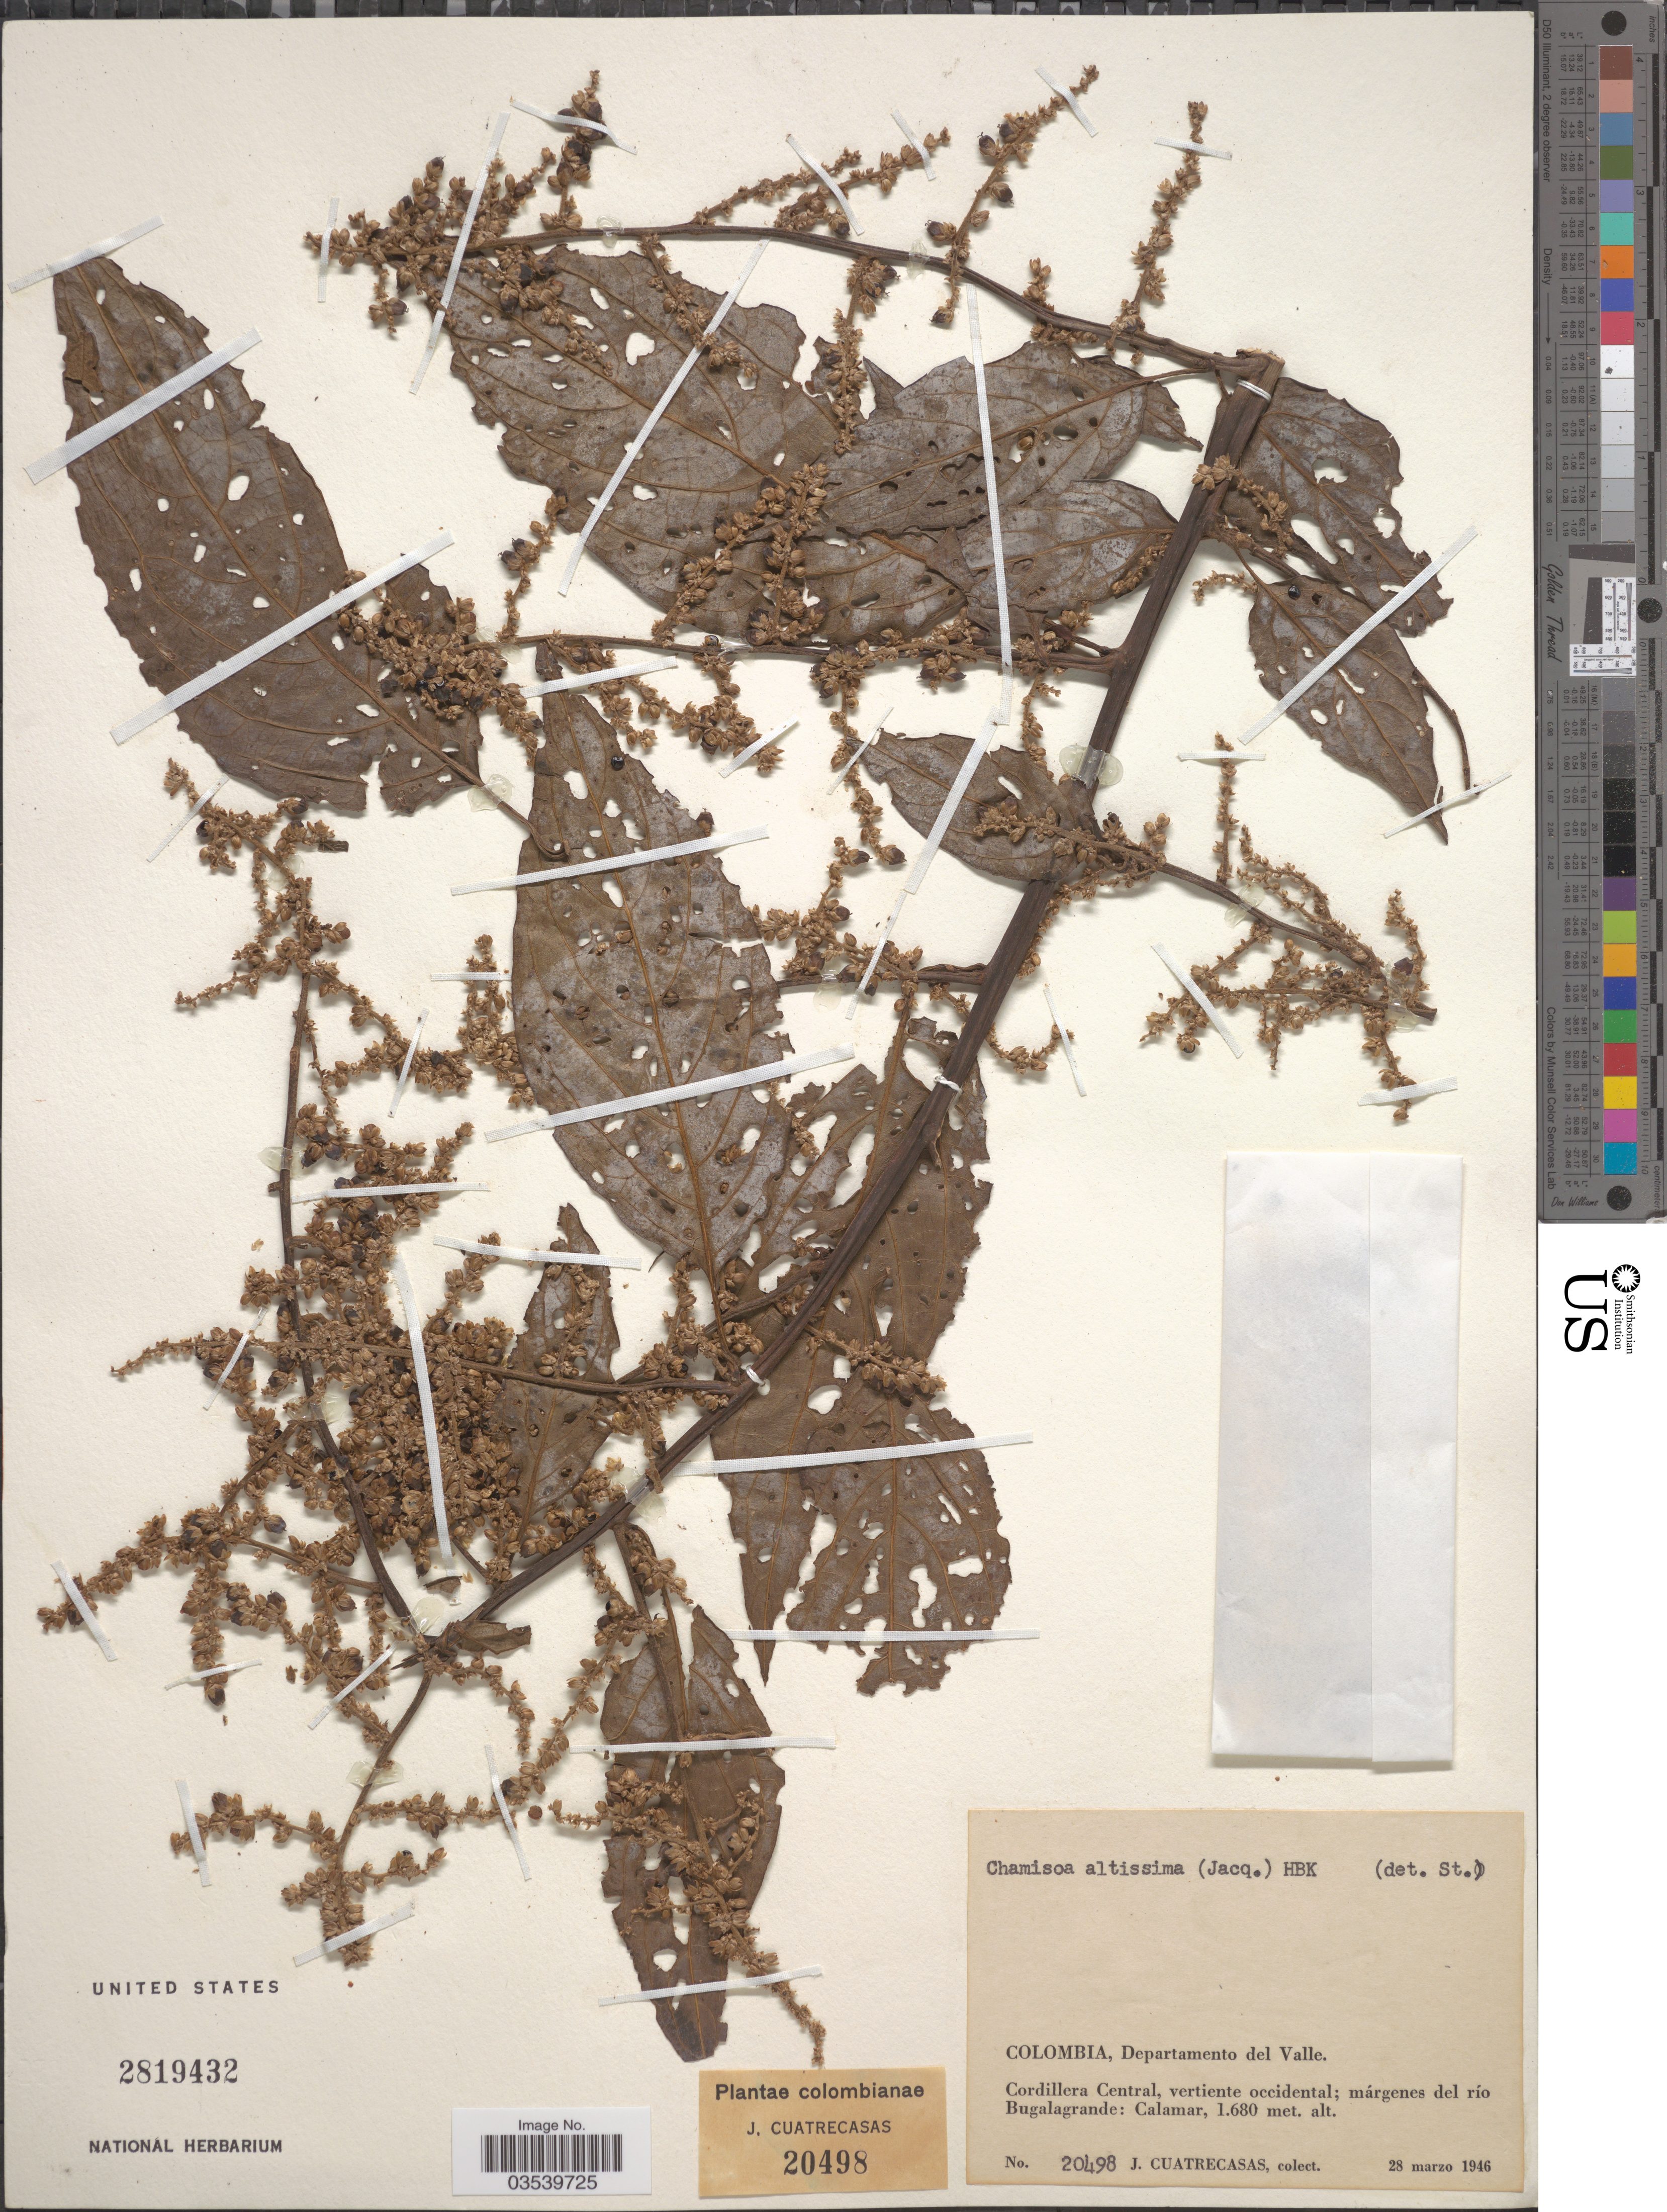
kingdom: Plantae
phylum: Tracheophyta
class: Magnoliopsida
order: Caryophyllales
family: Amaranthaceae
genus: Chamissoa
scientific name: Chamissoa altissima var. altissima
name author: (Jacq.) Kunth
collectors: J. Cuatrecasas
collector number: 20498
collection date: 1946-03-28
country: Colombia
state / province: Valle del Cauca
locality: Departamento del Valle. Cordillera Central, vertiente occidental; márgenes del río Bugalagrande: Calamar.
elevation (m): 1680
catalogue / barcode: US 2819432